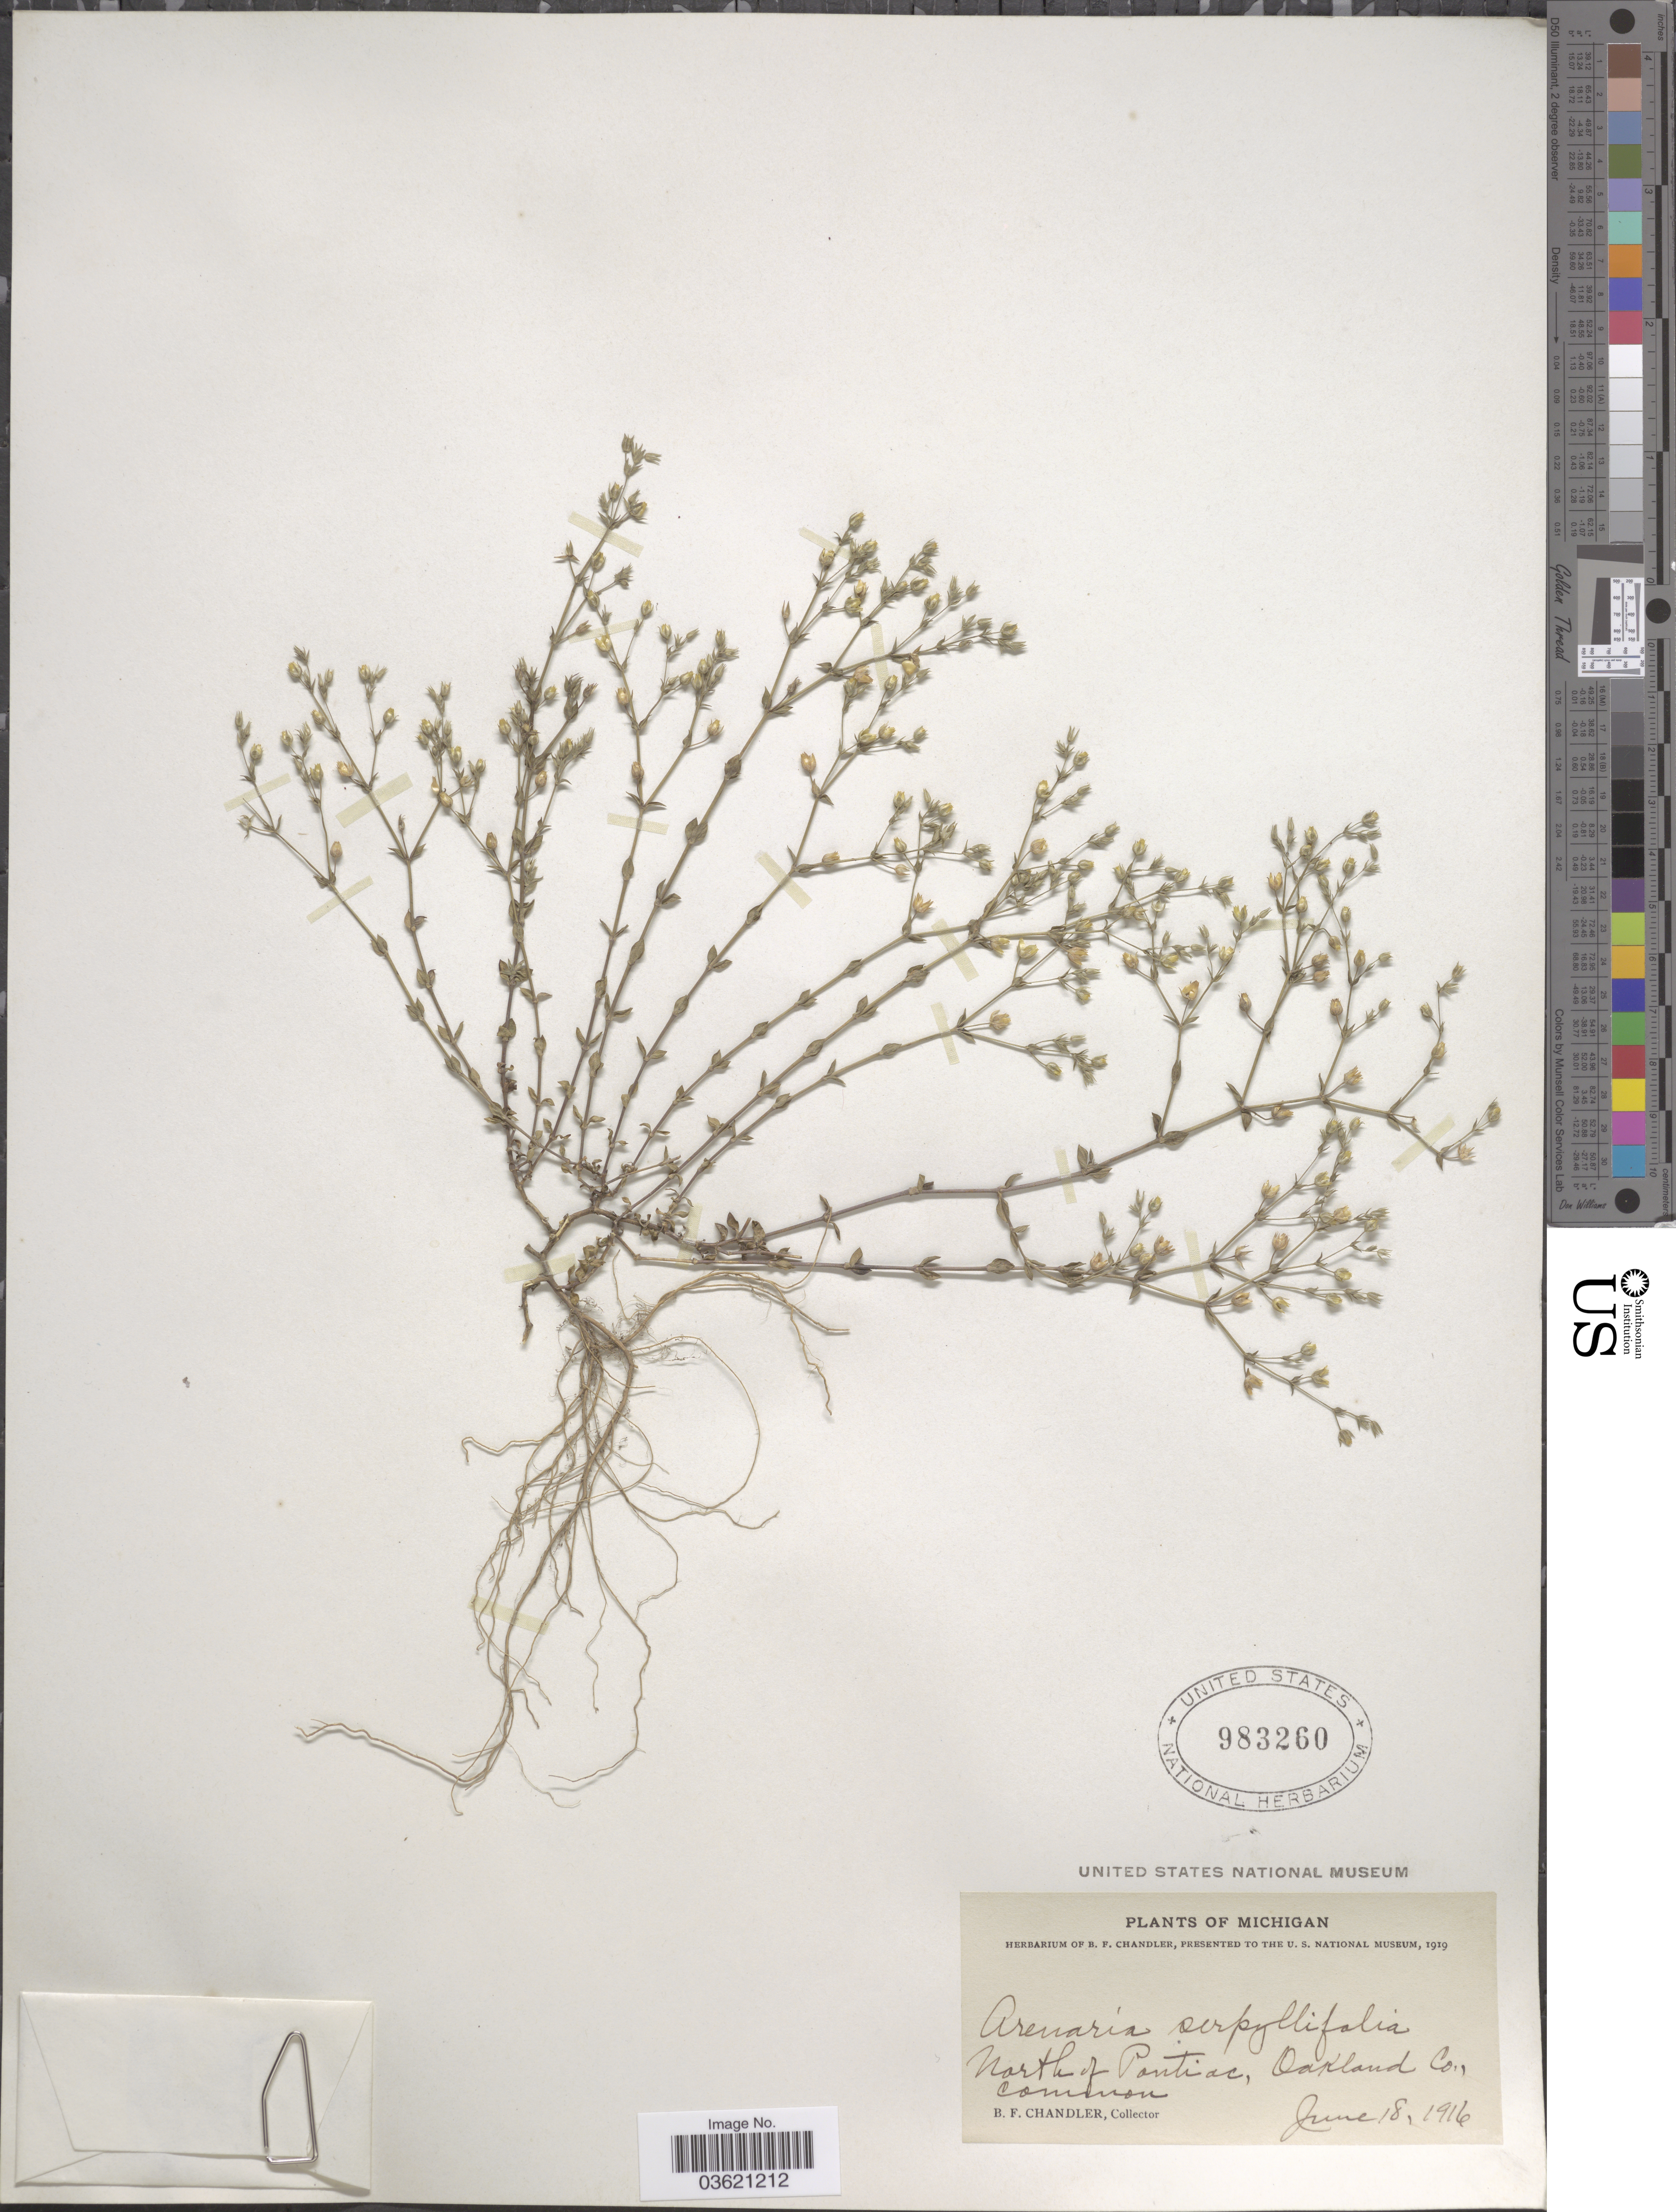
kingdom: Plantae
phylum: Tracheophyta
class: Magnoliopsida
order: Caryophyllales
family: Caryophyllaceae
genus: Arenaria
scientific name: Arenaria serpyllifolia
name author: L.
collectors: B. F. Chandler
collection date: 1916-06-18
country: United States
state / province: Michigan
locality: North of Pontiac, Oakland Co.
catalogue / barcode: US 983260